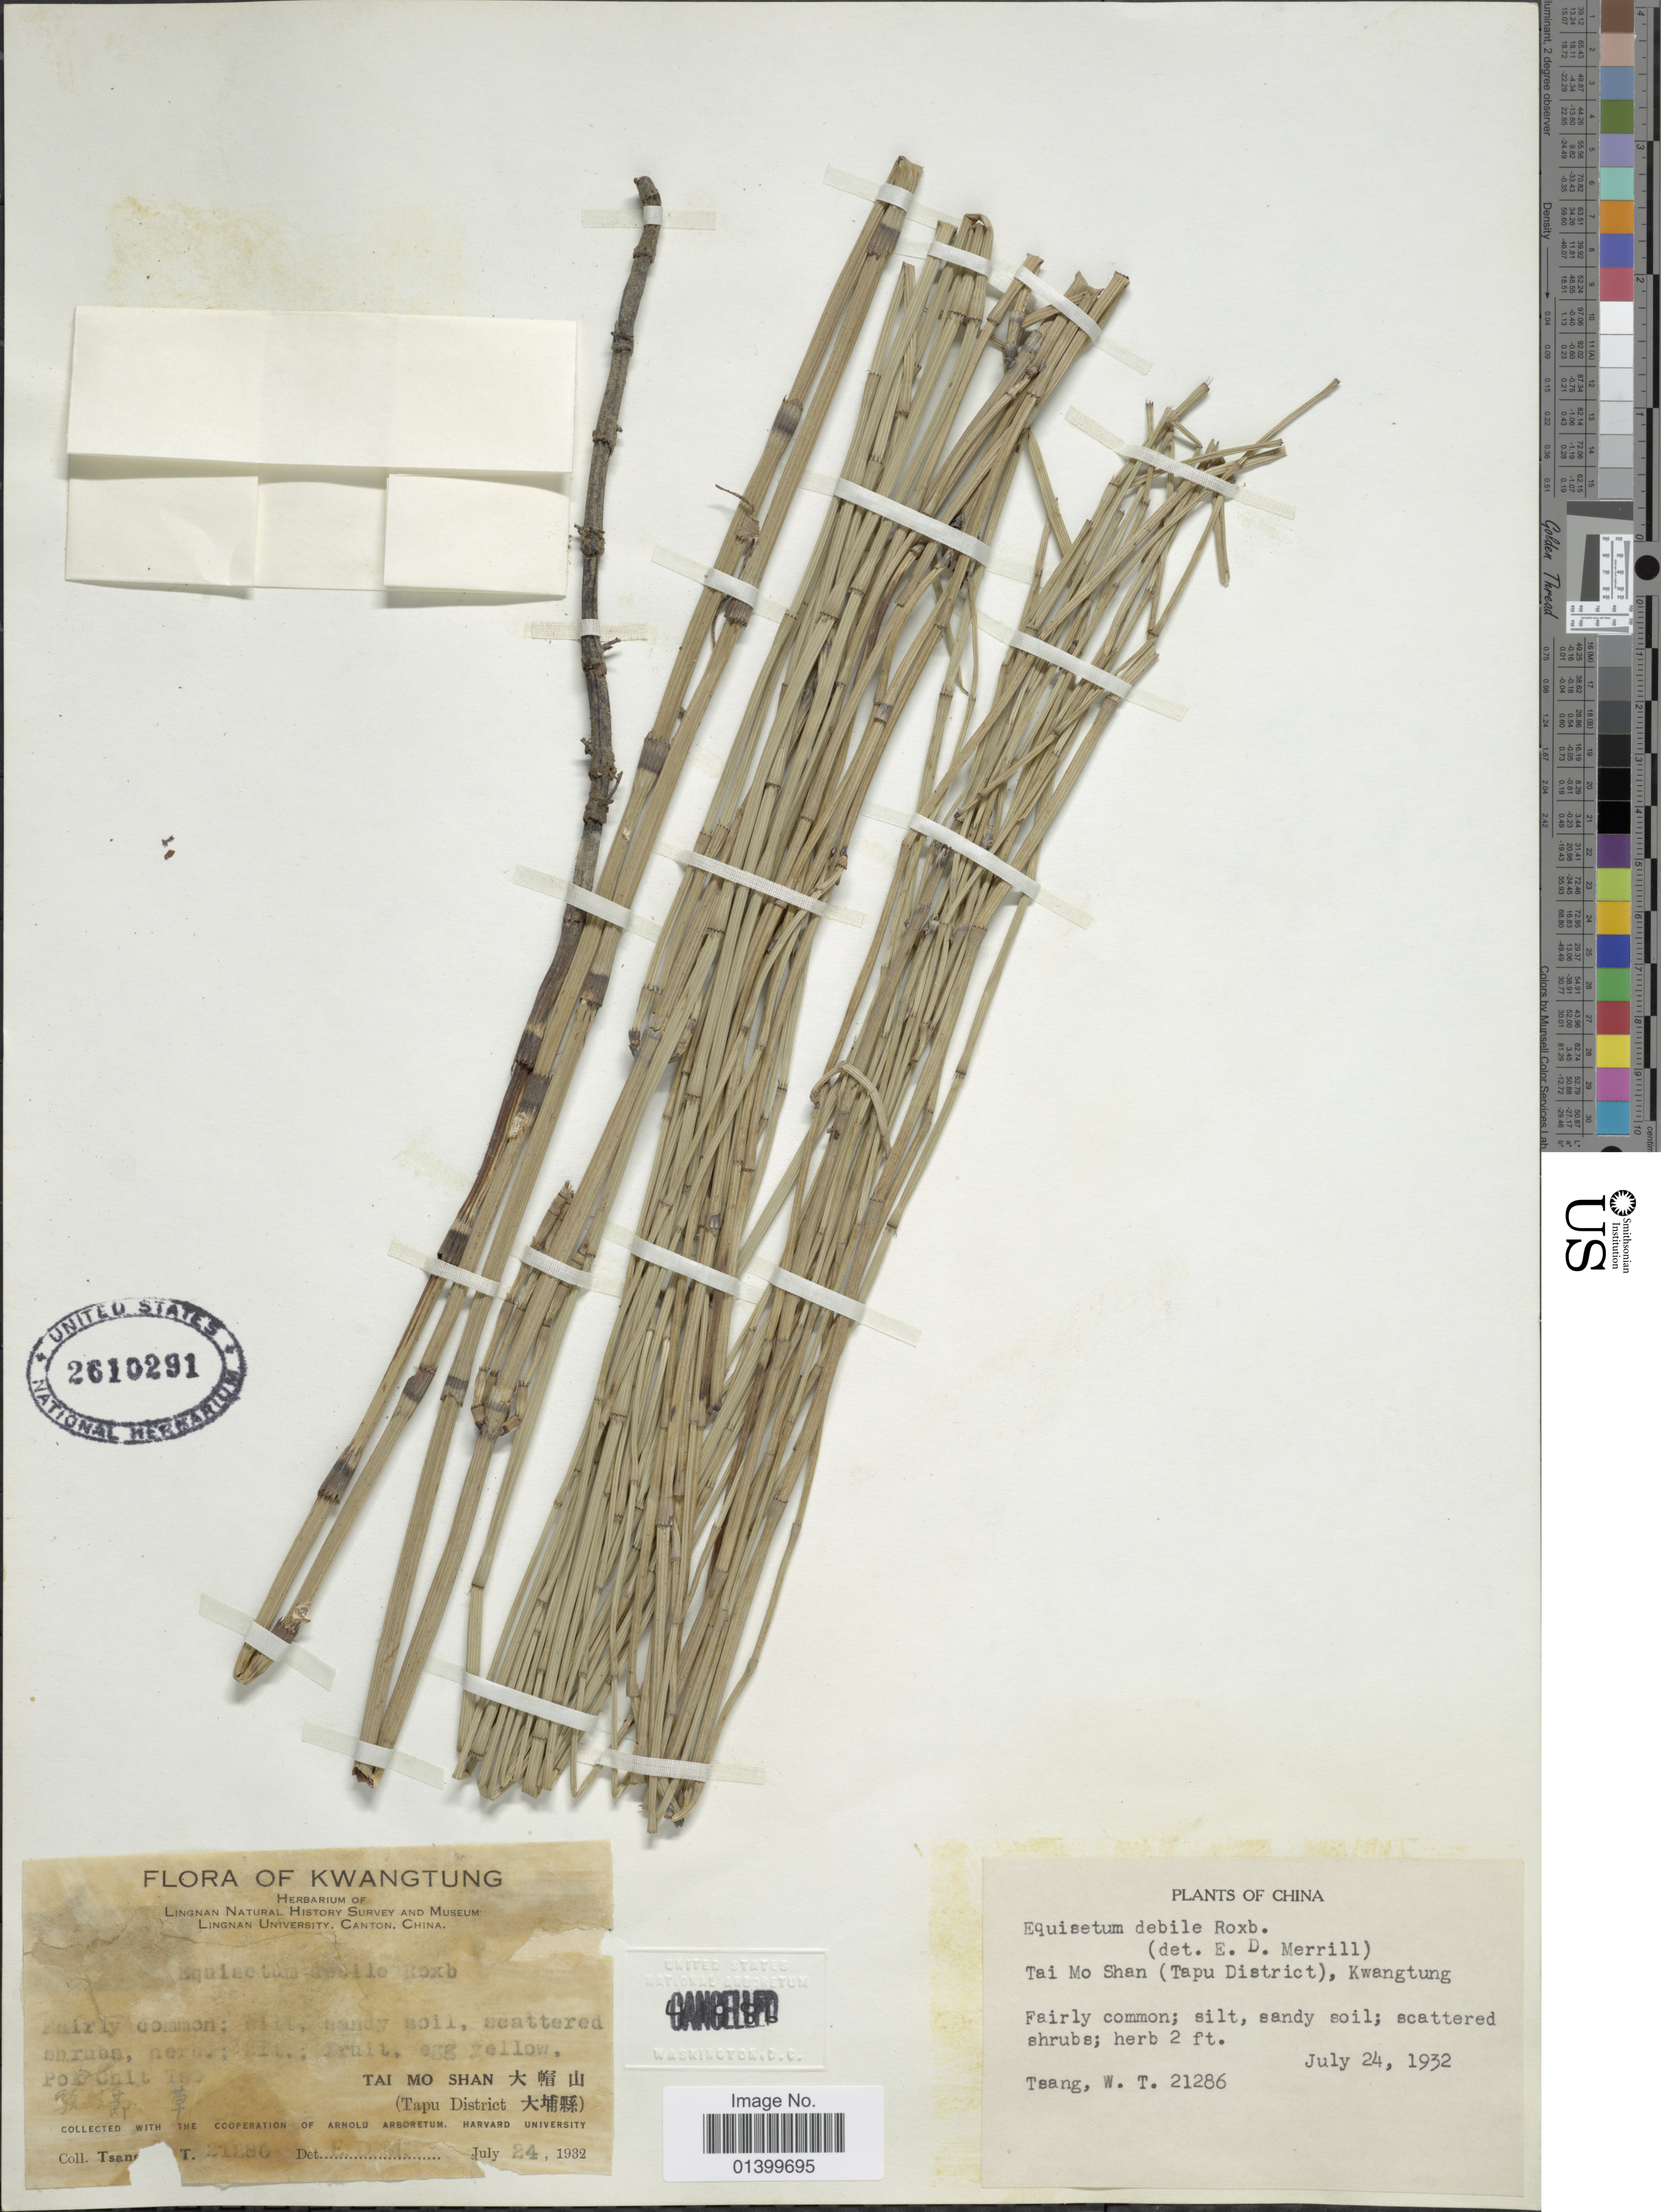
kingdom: Plantae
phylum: Tracheophyta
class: Polypodiopsida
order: Equisetales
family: Equisetaceae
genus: Equisetum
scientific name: Equisetum ramosissimum subsp. debile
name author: (Roxb. ex Vaucher) Hauke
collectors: W. T. Tsang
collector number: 21286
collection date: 1932-07-24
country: China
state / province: Guangdong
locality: Flora of Kwangtung. Pok Chit Tso. Tai Mo Shan X, (Tapu District X)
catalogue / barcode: US 2610291